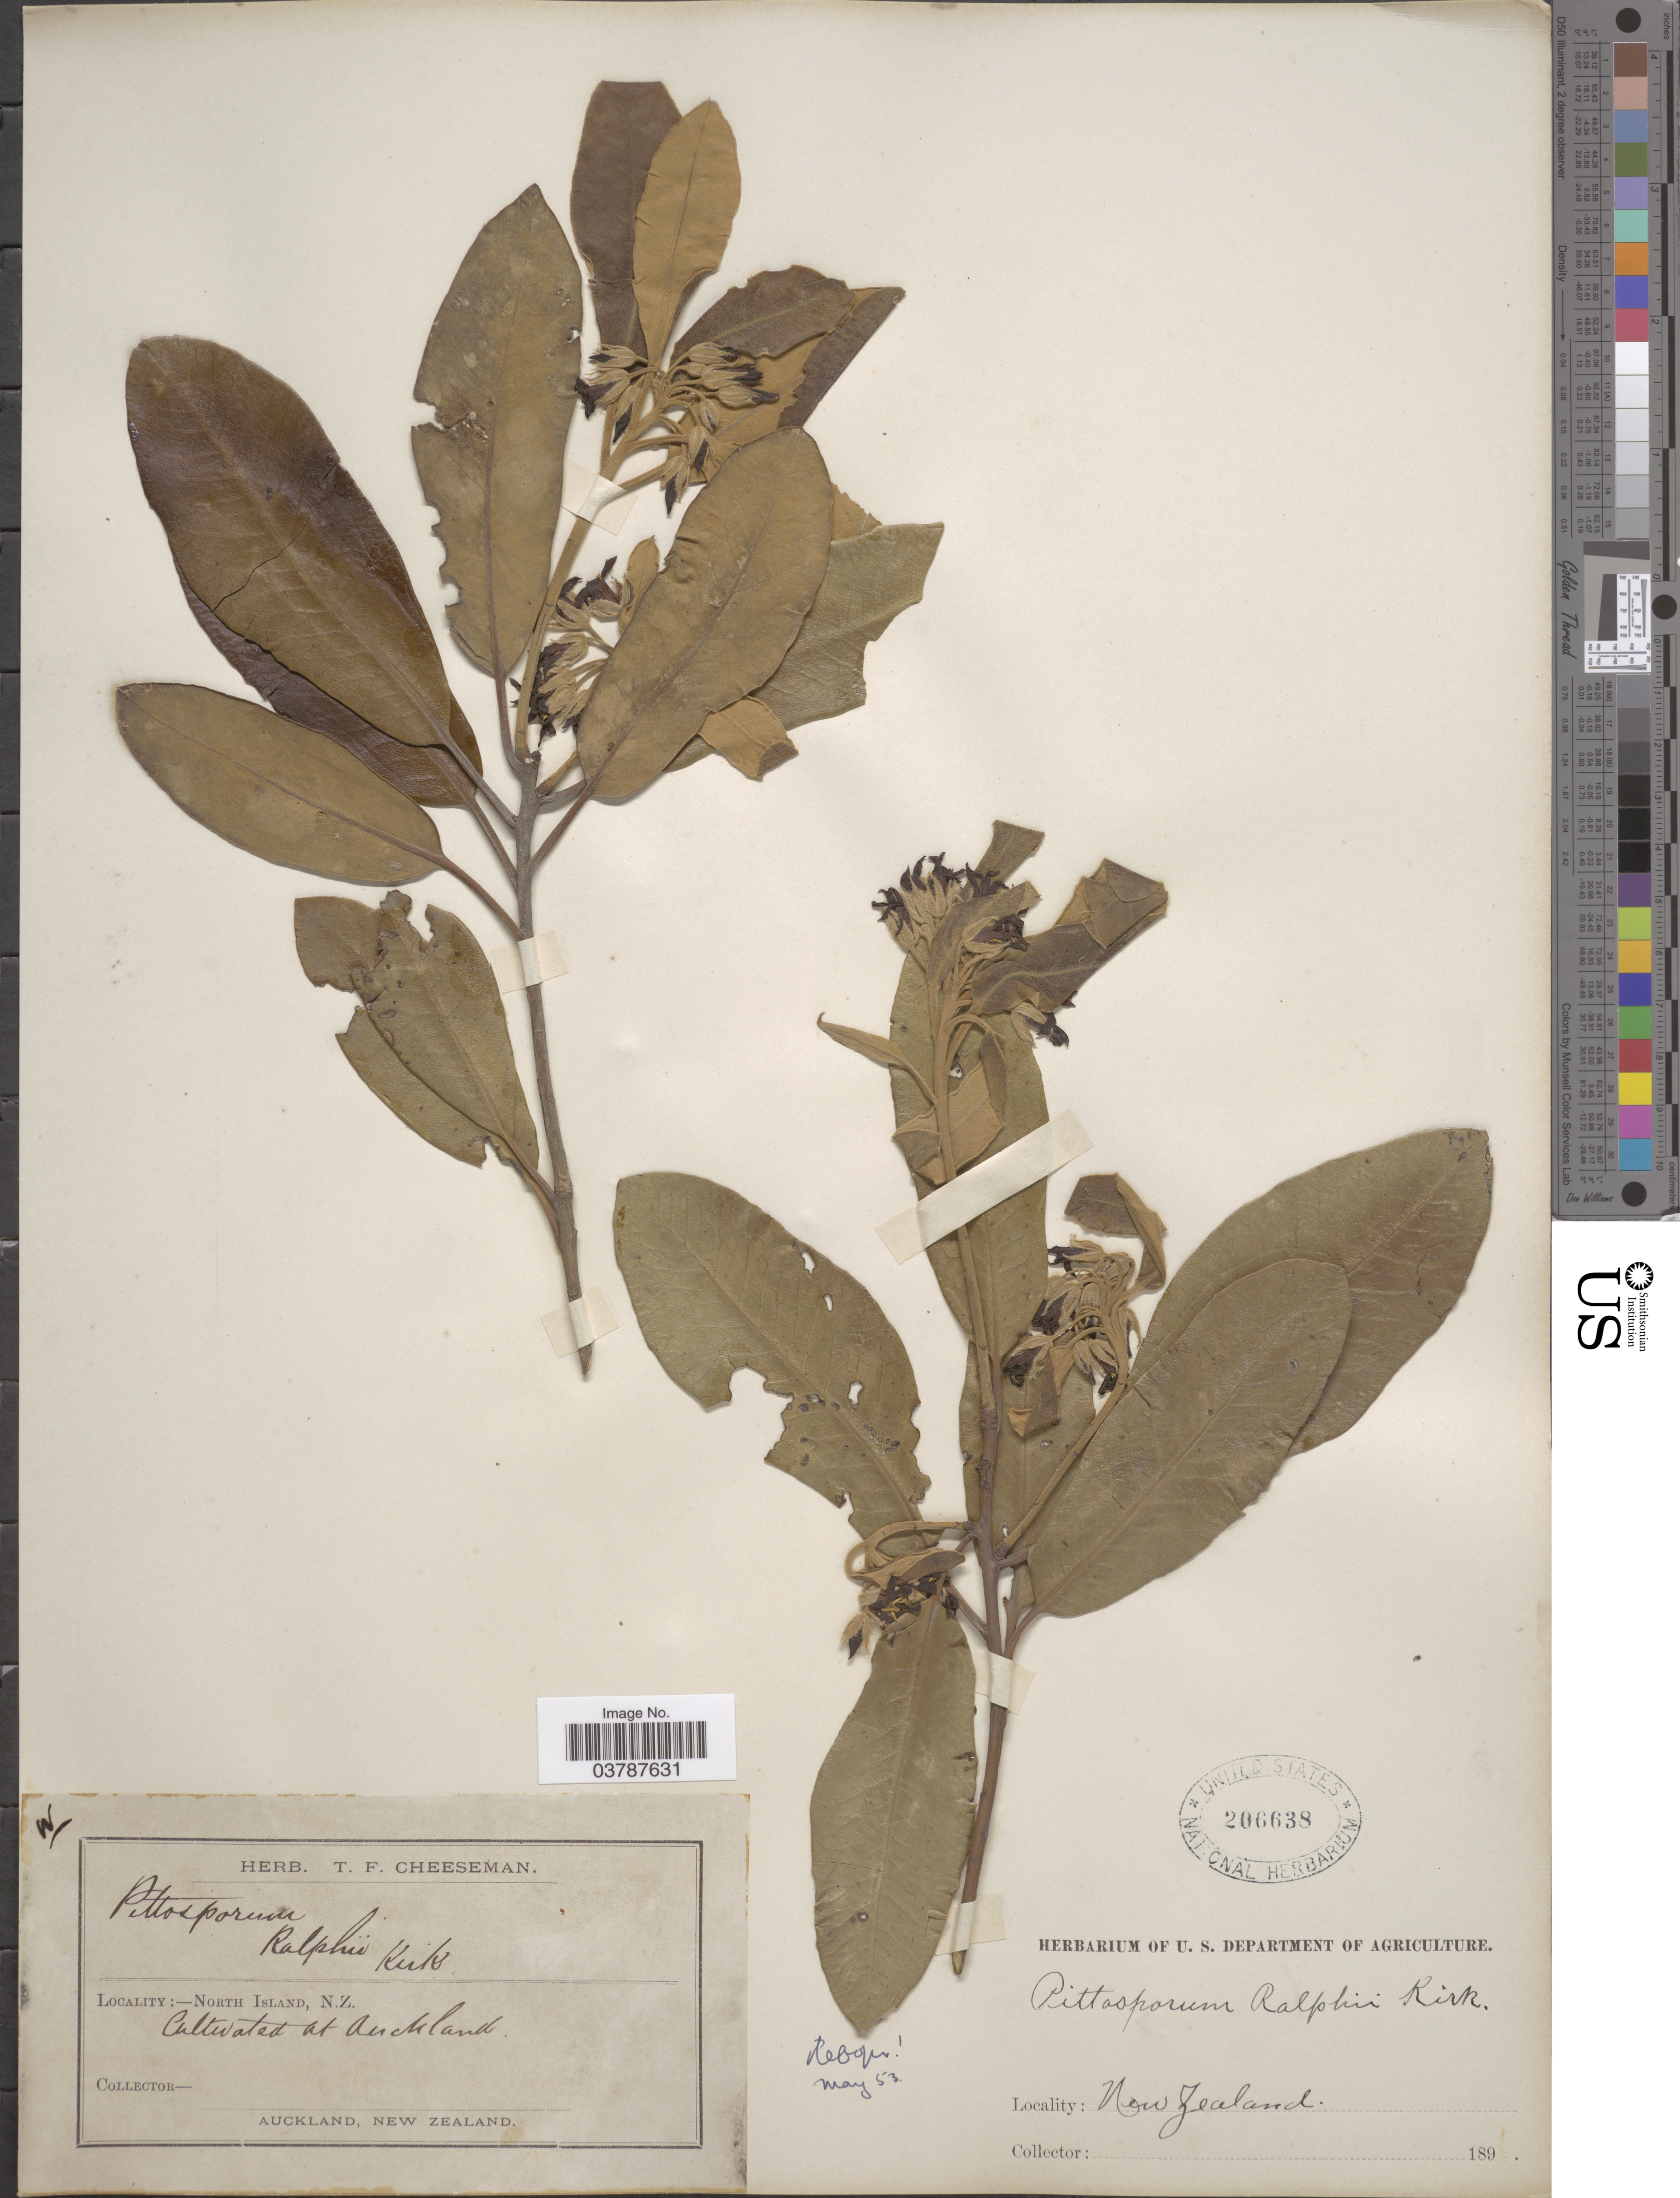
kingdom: Plantae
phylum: Tracheophyta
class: Magnoliopsida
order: Apiales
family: Pittosporaceae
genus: Pittosporum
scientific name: Pittosporum ralphii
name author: Kirk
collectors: ex herb. T. F. Cheeseman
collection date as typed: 189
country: New Zealand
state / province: Auckland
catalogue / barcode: US 206638